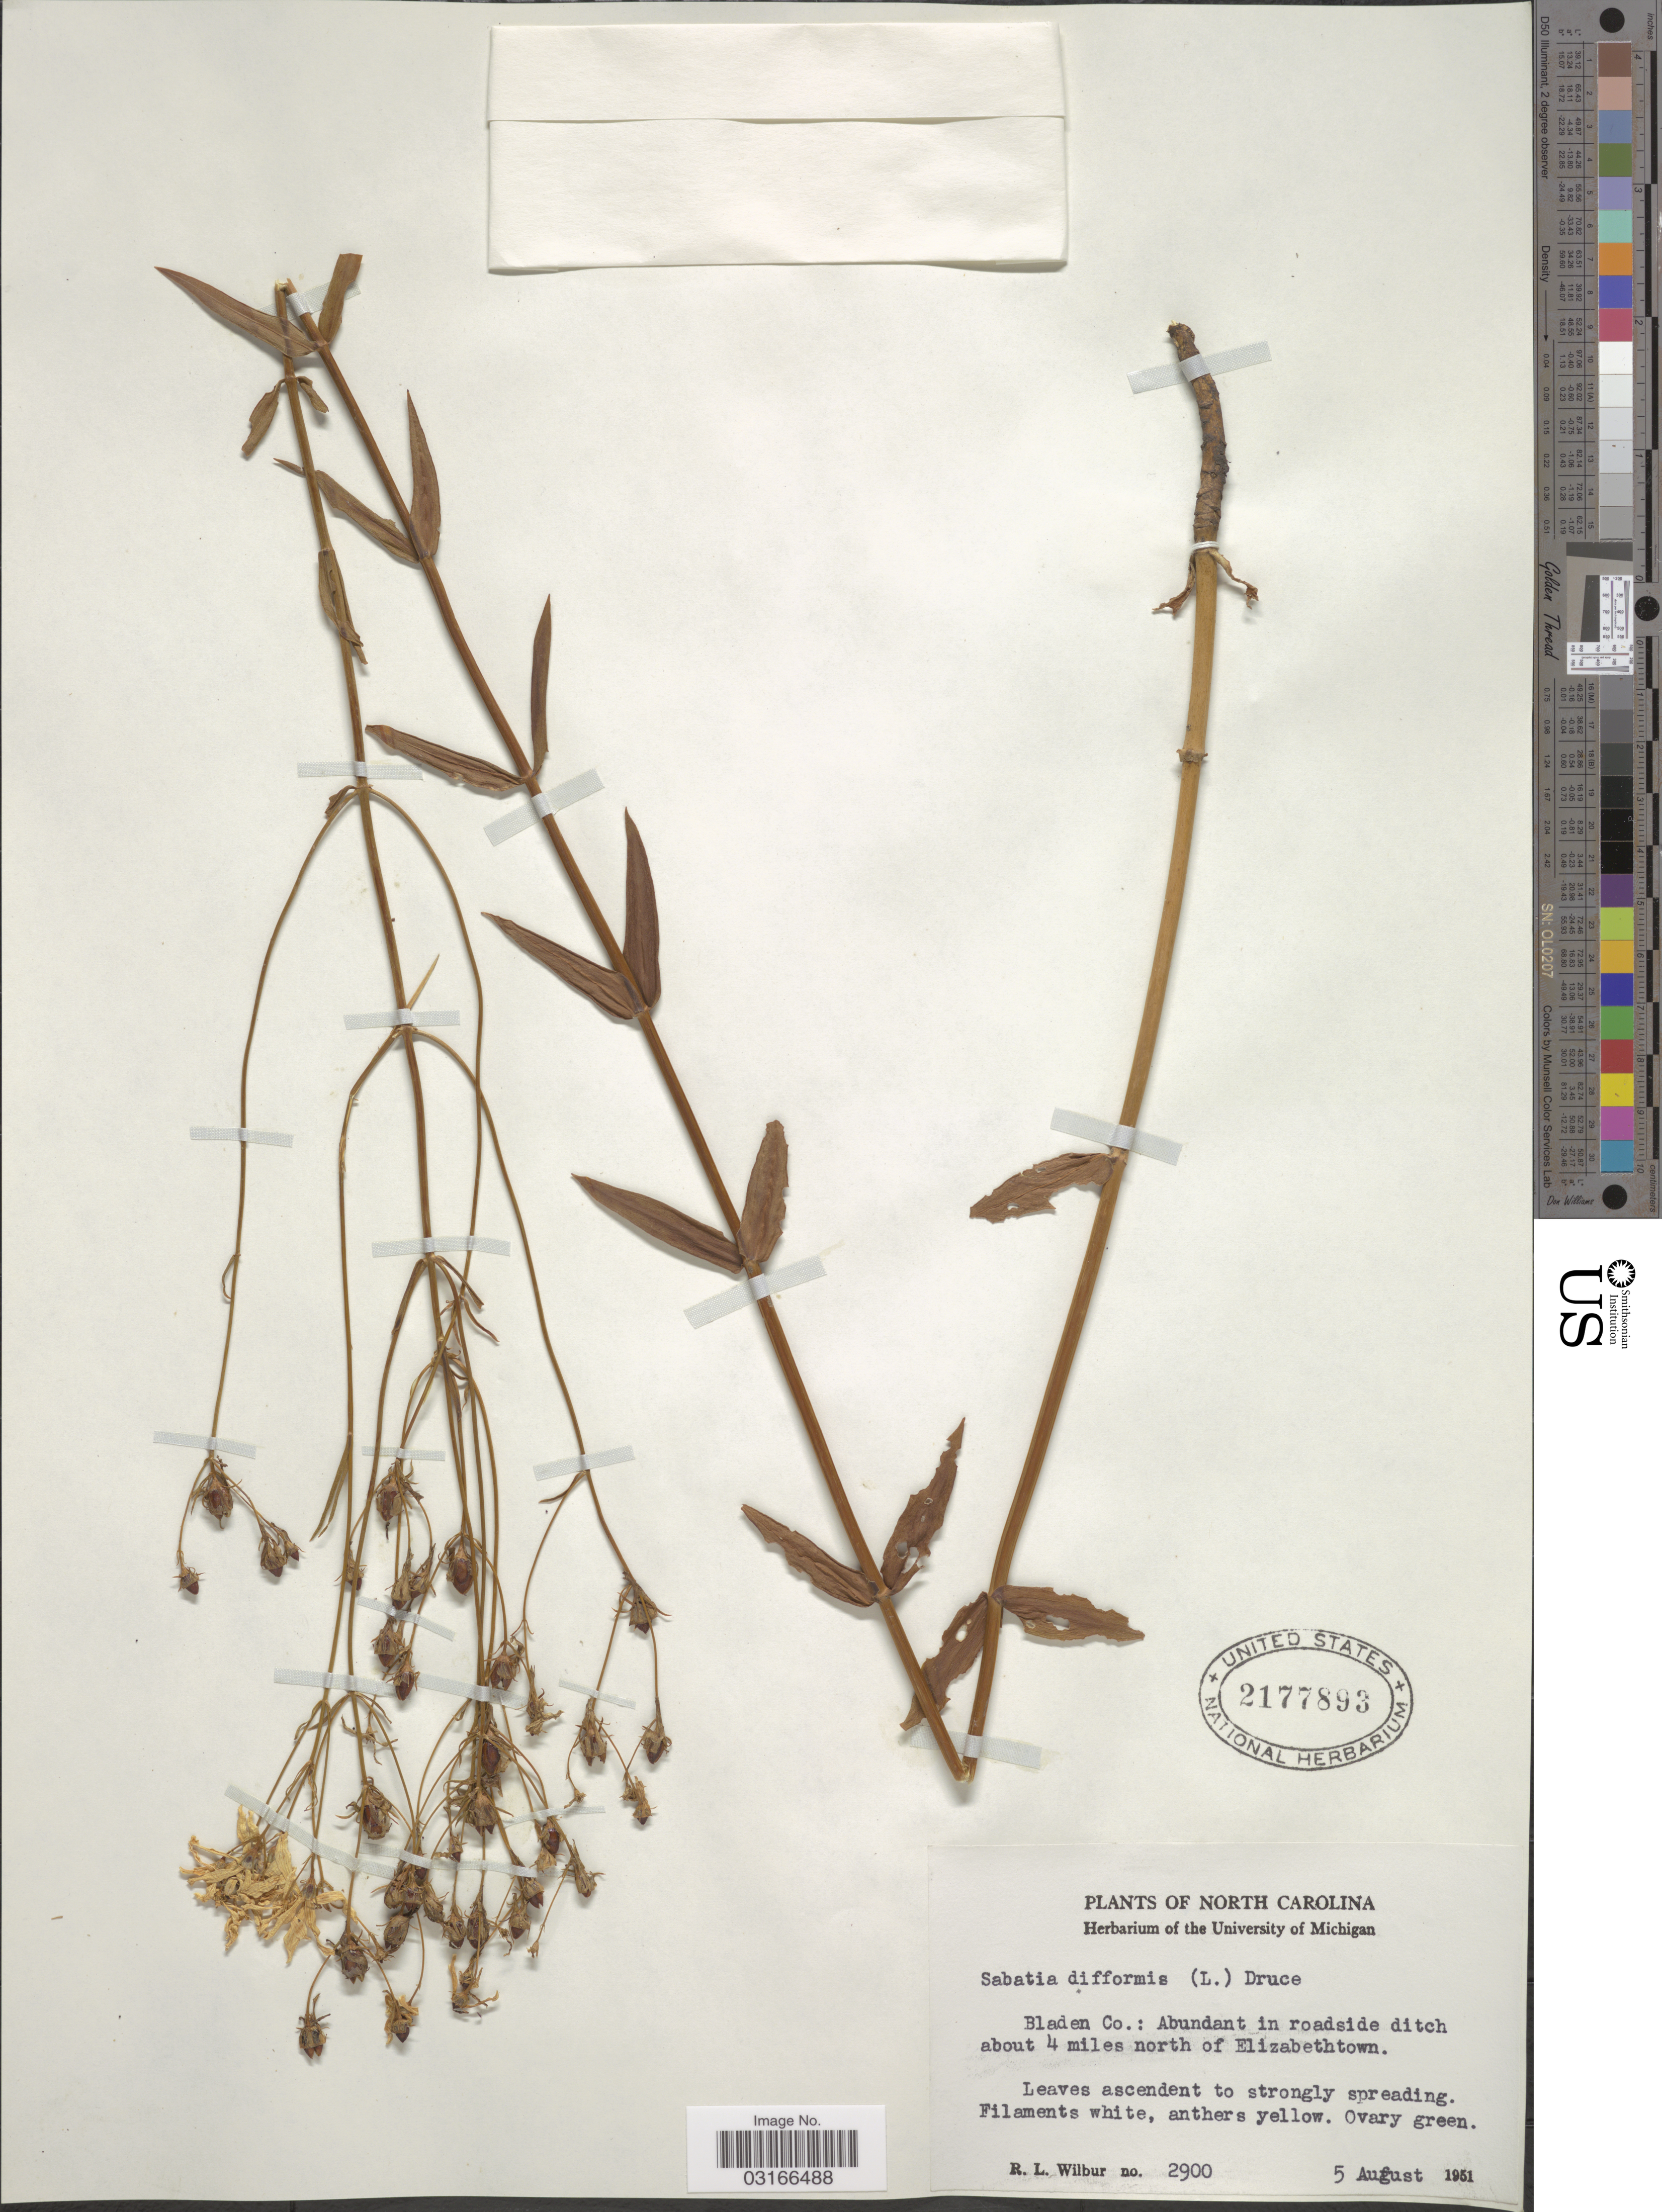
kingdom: Plantae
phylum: Tracheophyta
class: Magnoliopsida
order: Gentianales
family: Gentianaceae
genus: Sabatia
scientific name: Sabatia difformis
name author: (L.) Druce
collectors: R. L. Wilbur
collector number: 2900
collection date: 1951-08-05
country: United States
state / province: North Carolina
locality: Bladen Co.: Abundant in roadside ditch about 4 miles north of Elizabethtown.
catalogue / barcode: US 2177893